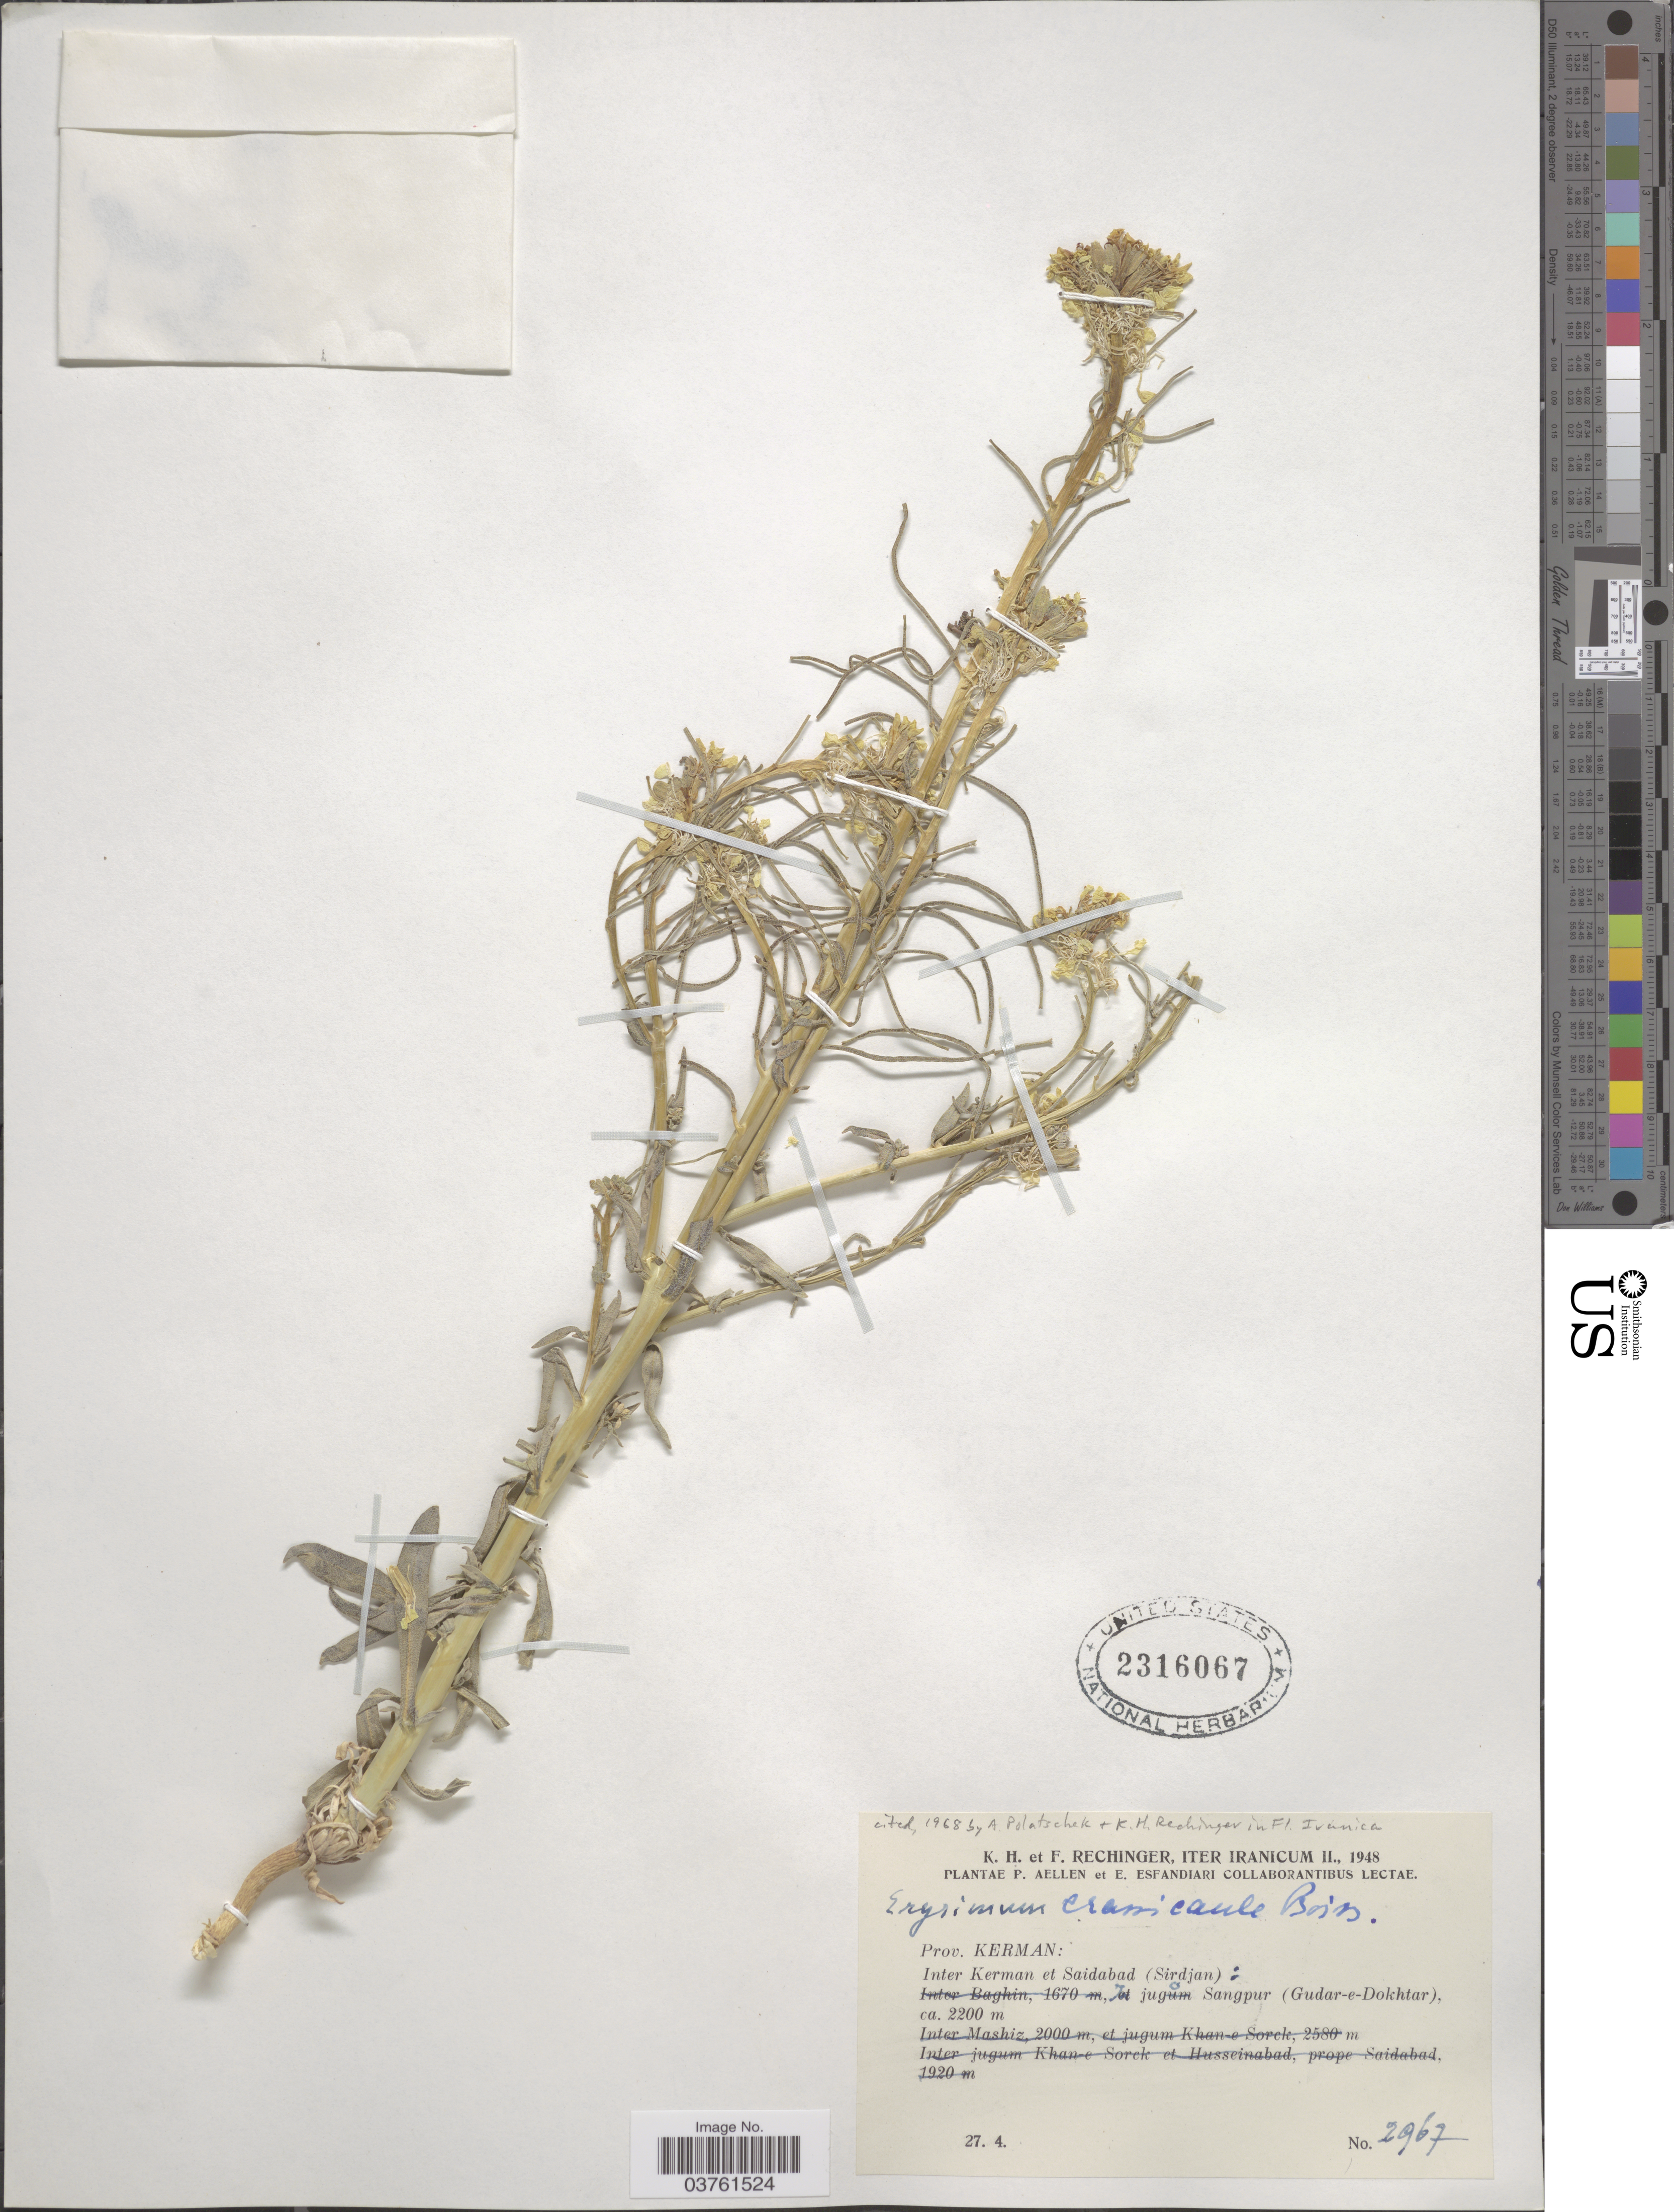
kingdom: Plantae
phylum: Tracheophyta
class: Magnoliopsida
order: Brassicales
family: Brassicaceae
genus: Erysimum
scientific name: Erysimum crassicaule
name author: (Boiss.) Boiss.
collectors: K. H. Rechinger, F. Rechinger, P. Aellen & E. Esfandiari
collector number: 2967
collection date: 1948-04-27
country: Iran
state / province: Kerman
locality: Iter Iranicum II. Prov. Kerman: Inter Kerman et Saidabad (Sirdjan): In jugo Sangpur (Gudar-e-Dokhtar).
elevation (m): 2200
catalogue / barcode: US 2316067